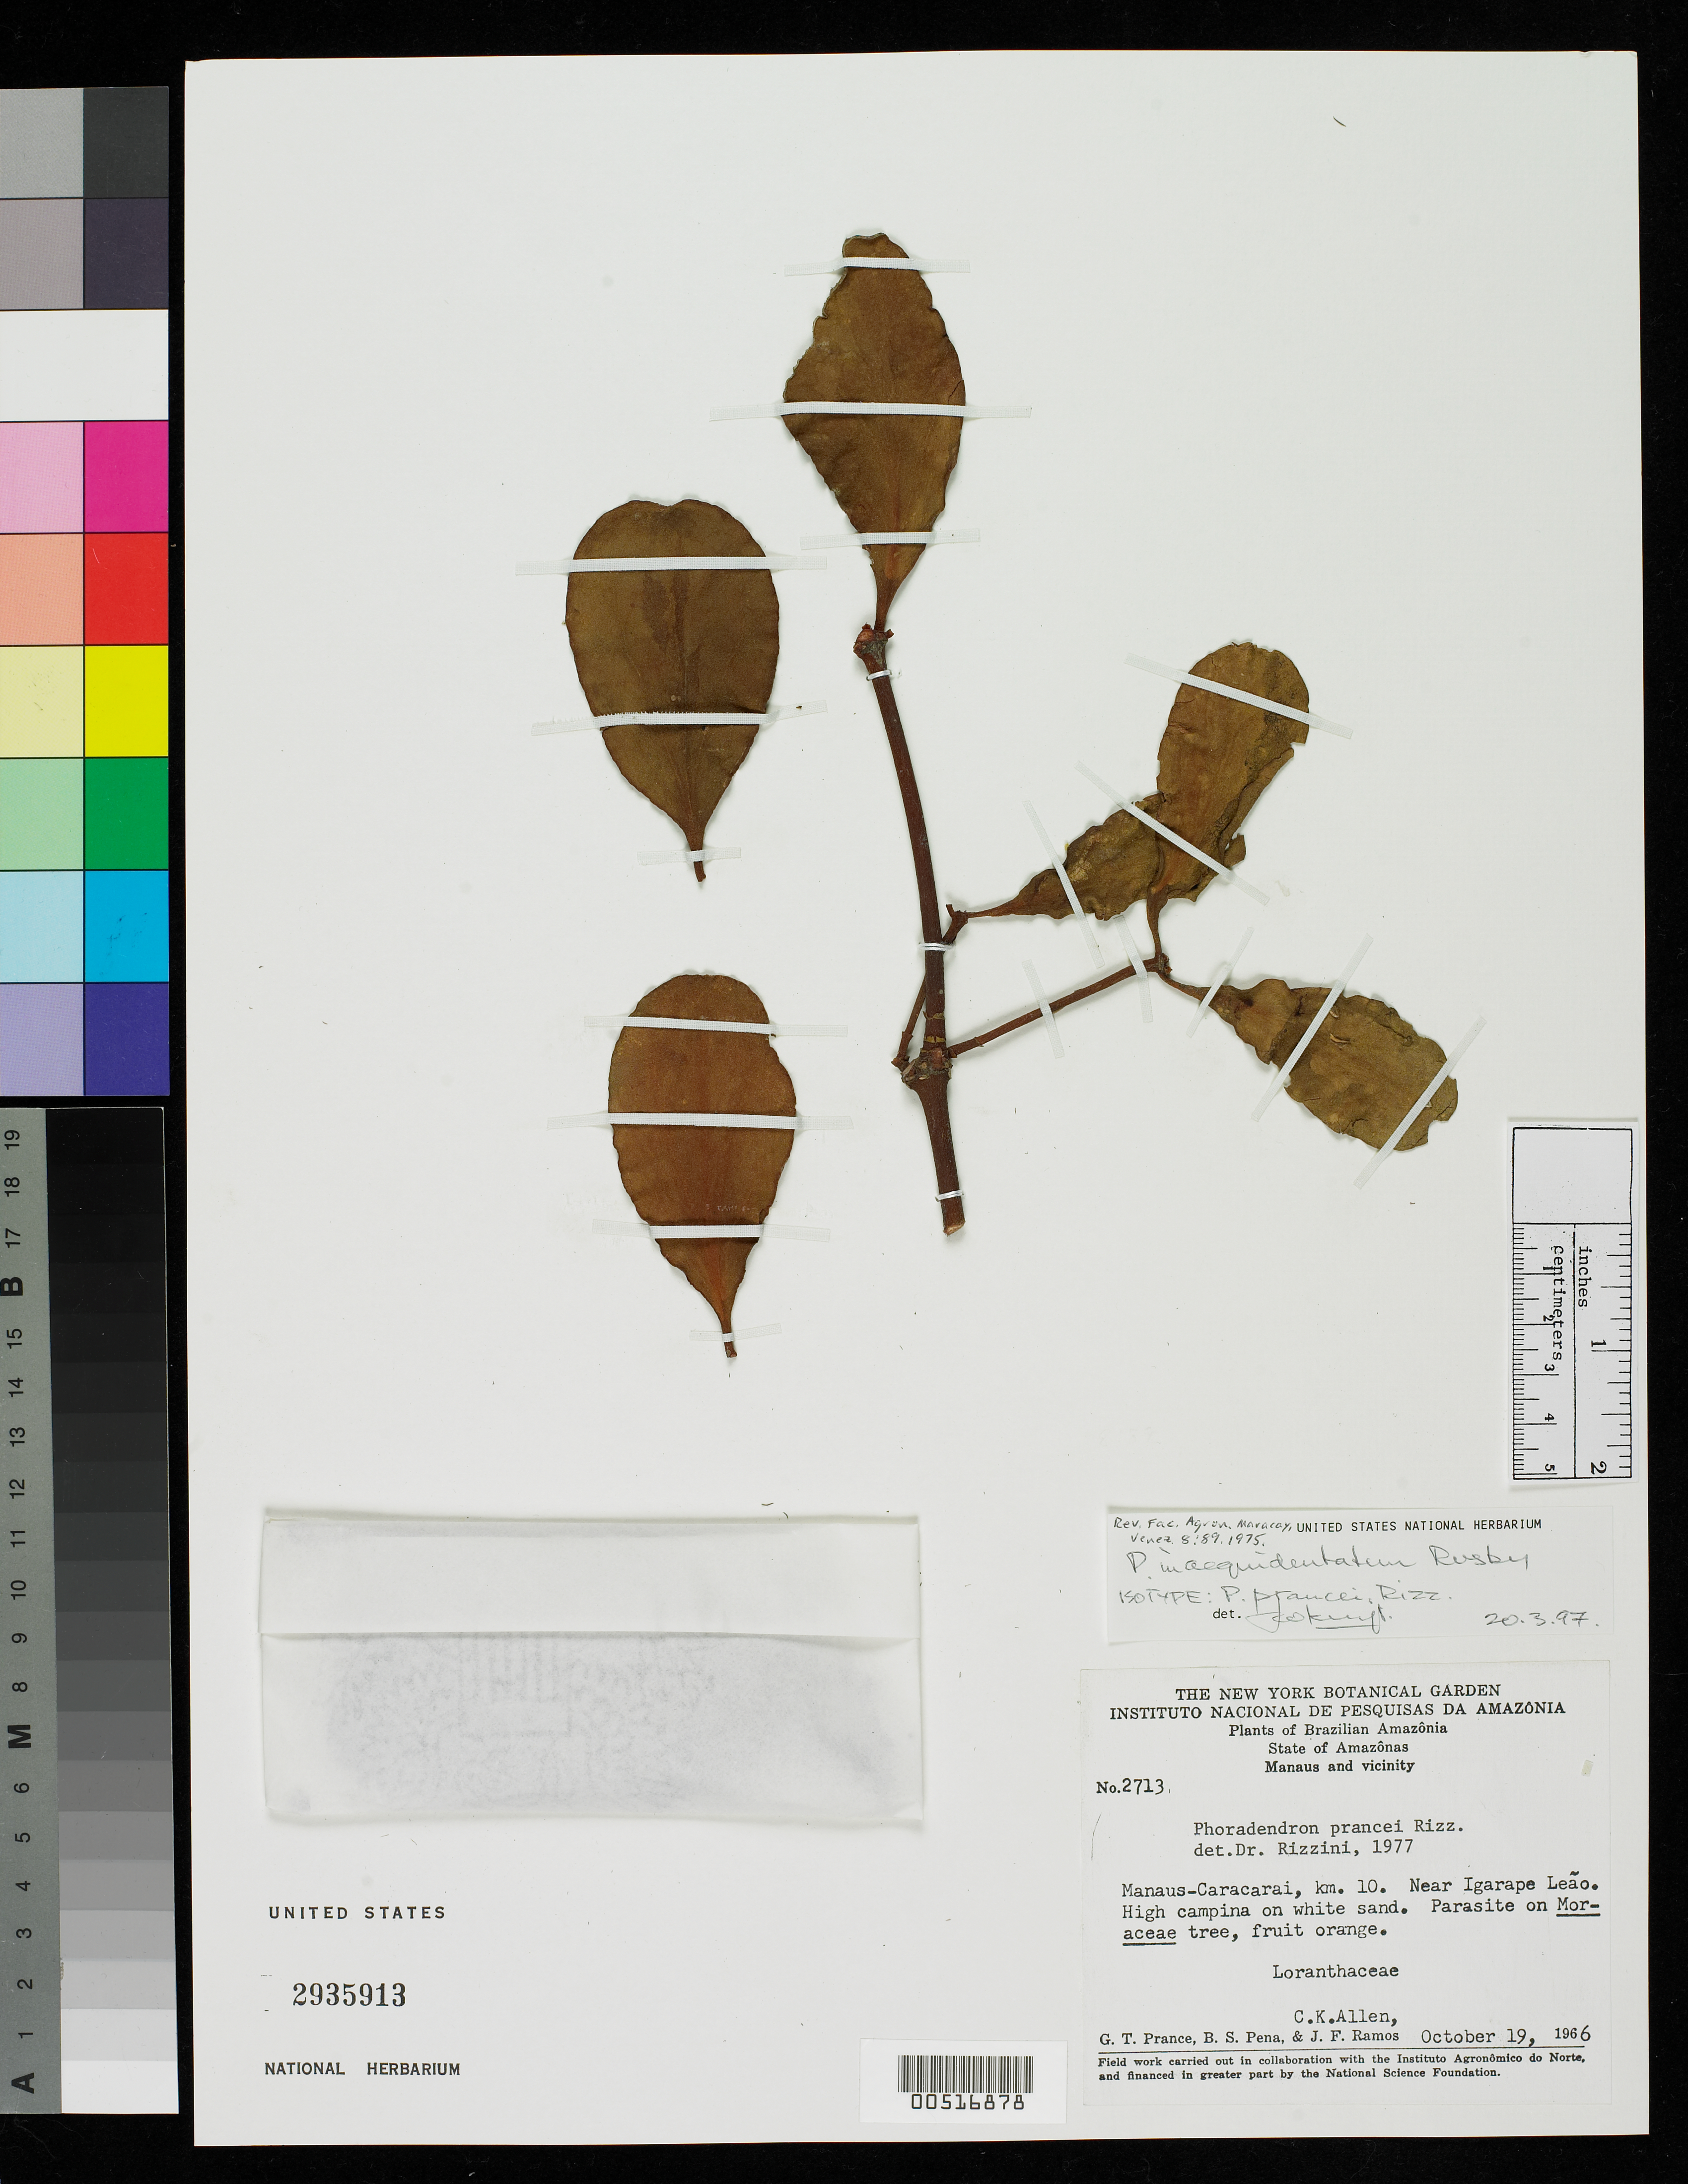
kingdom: Plantae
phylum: Tracheophyta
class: Magnoliopsida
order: Santalales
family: Viscaceae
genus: Phoradendron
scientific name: Phoradendron prancei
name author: Rizzini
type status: Isotype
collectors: C. K. Allen, G. T. Prance, B. S. Pena & J. F. Ramos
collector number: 2713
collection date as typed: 19 Oct 1966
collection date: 1966-10-19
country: Brazil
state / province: Amazonas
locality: Manaus & vicinity, near Igarape Leao.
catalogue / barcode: US 2935913